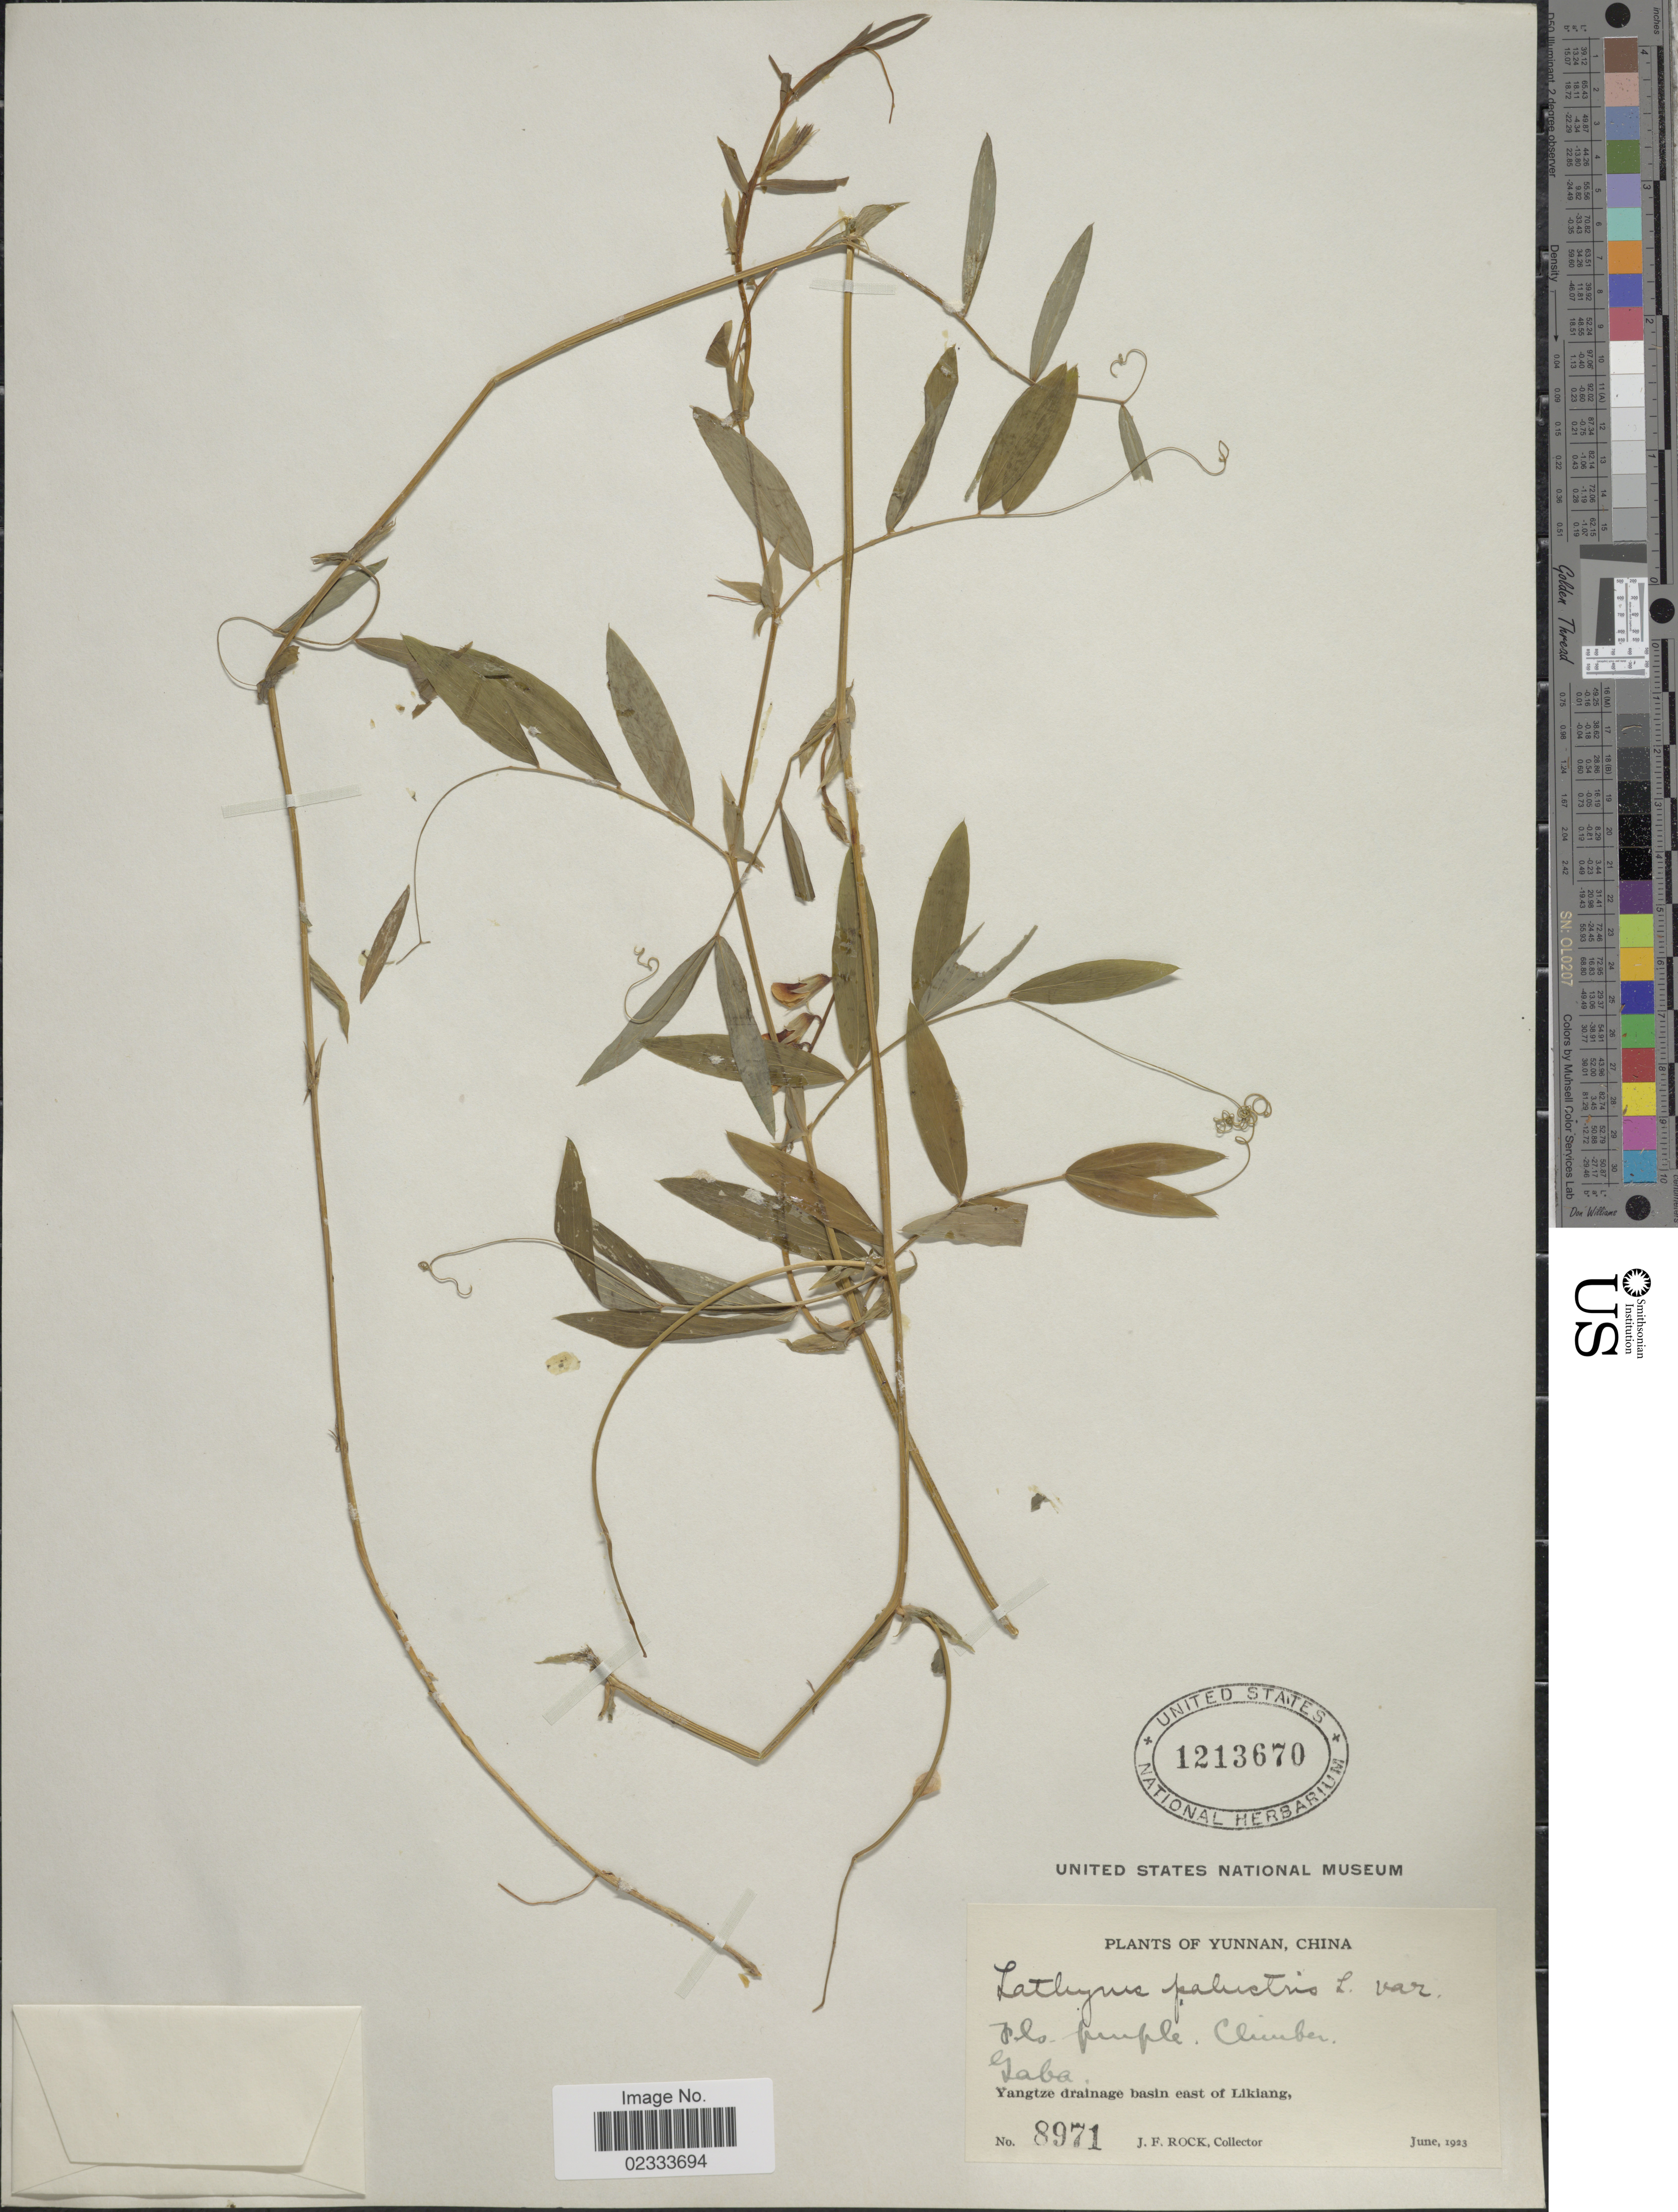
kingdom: Plantae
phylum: Tracheophyta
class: Magnoliopsida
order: Fabales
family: Fabaceae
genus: Lathyrus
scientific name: Lathyrus palustris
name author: L.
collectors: J. Rock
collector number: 8971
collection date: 1923-06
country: China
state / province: Yunnan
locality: Gaba, Yangtze drainage basin east of Likiang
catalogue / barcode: US 1213670